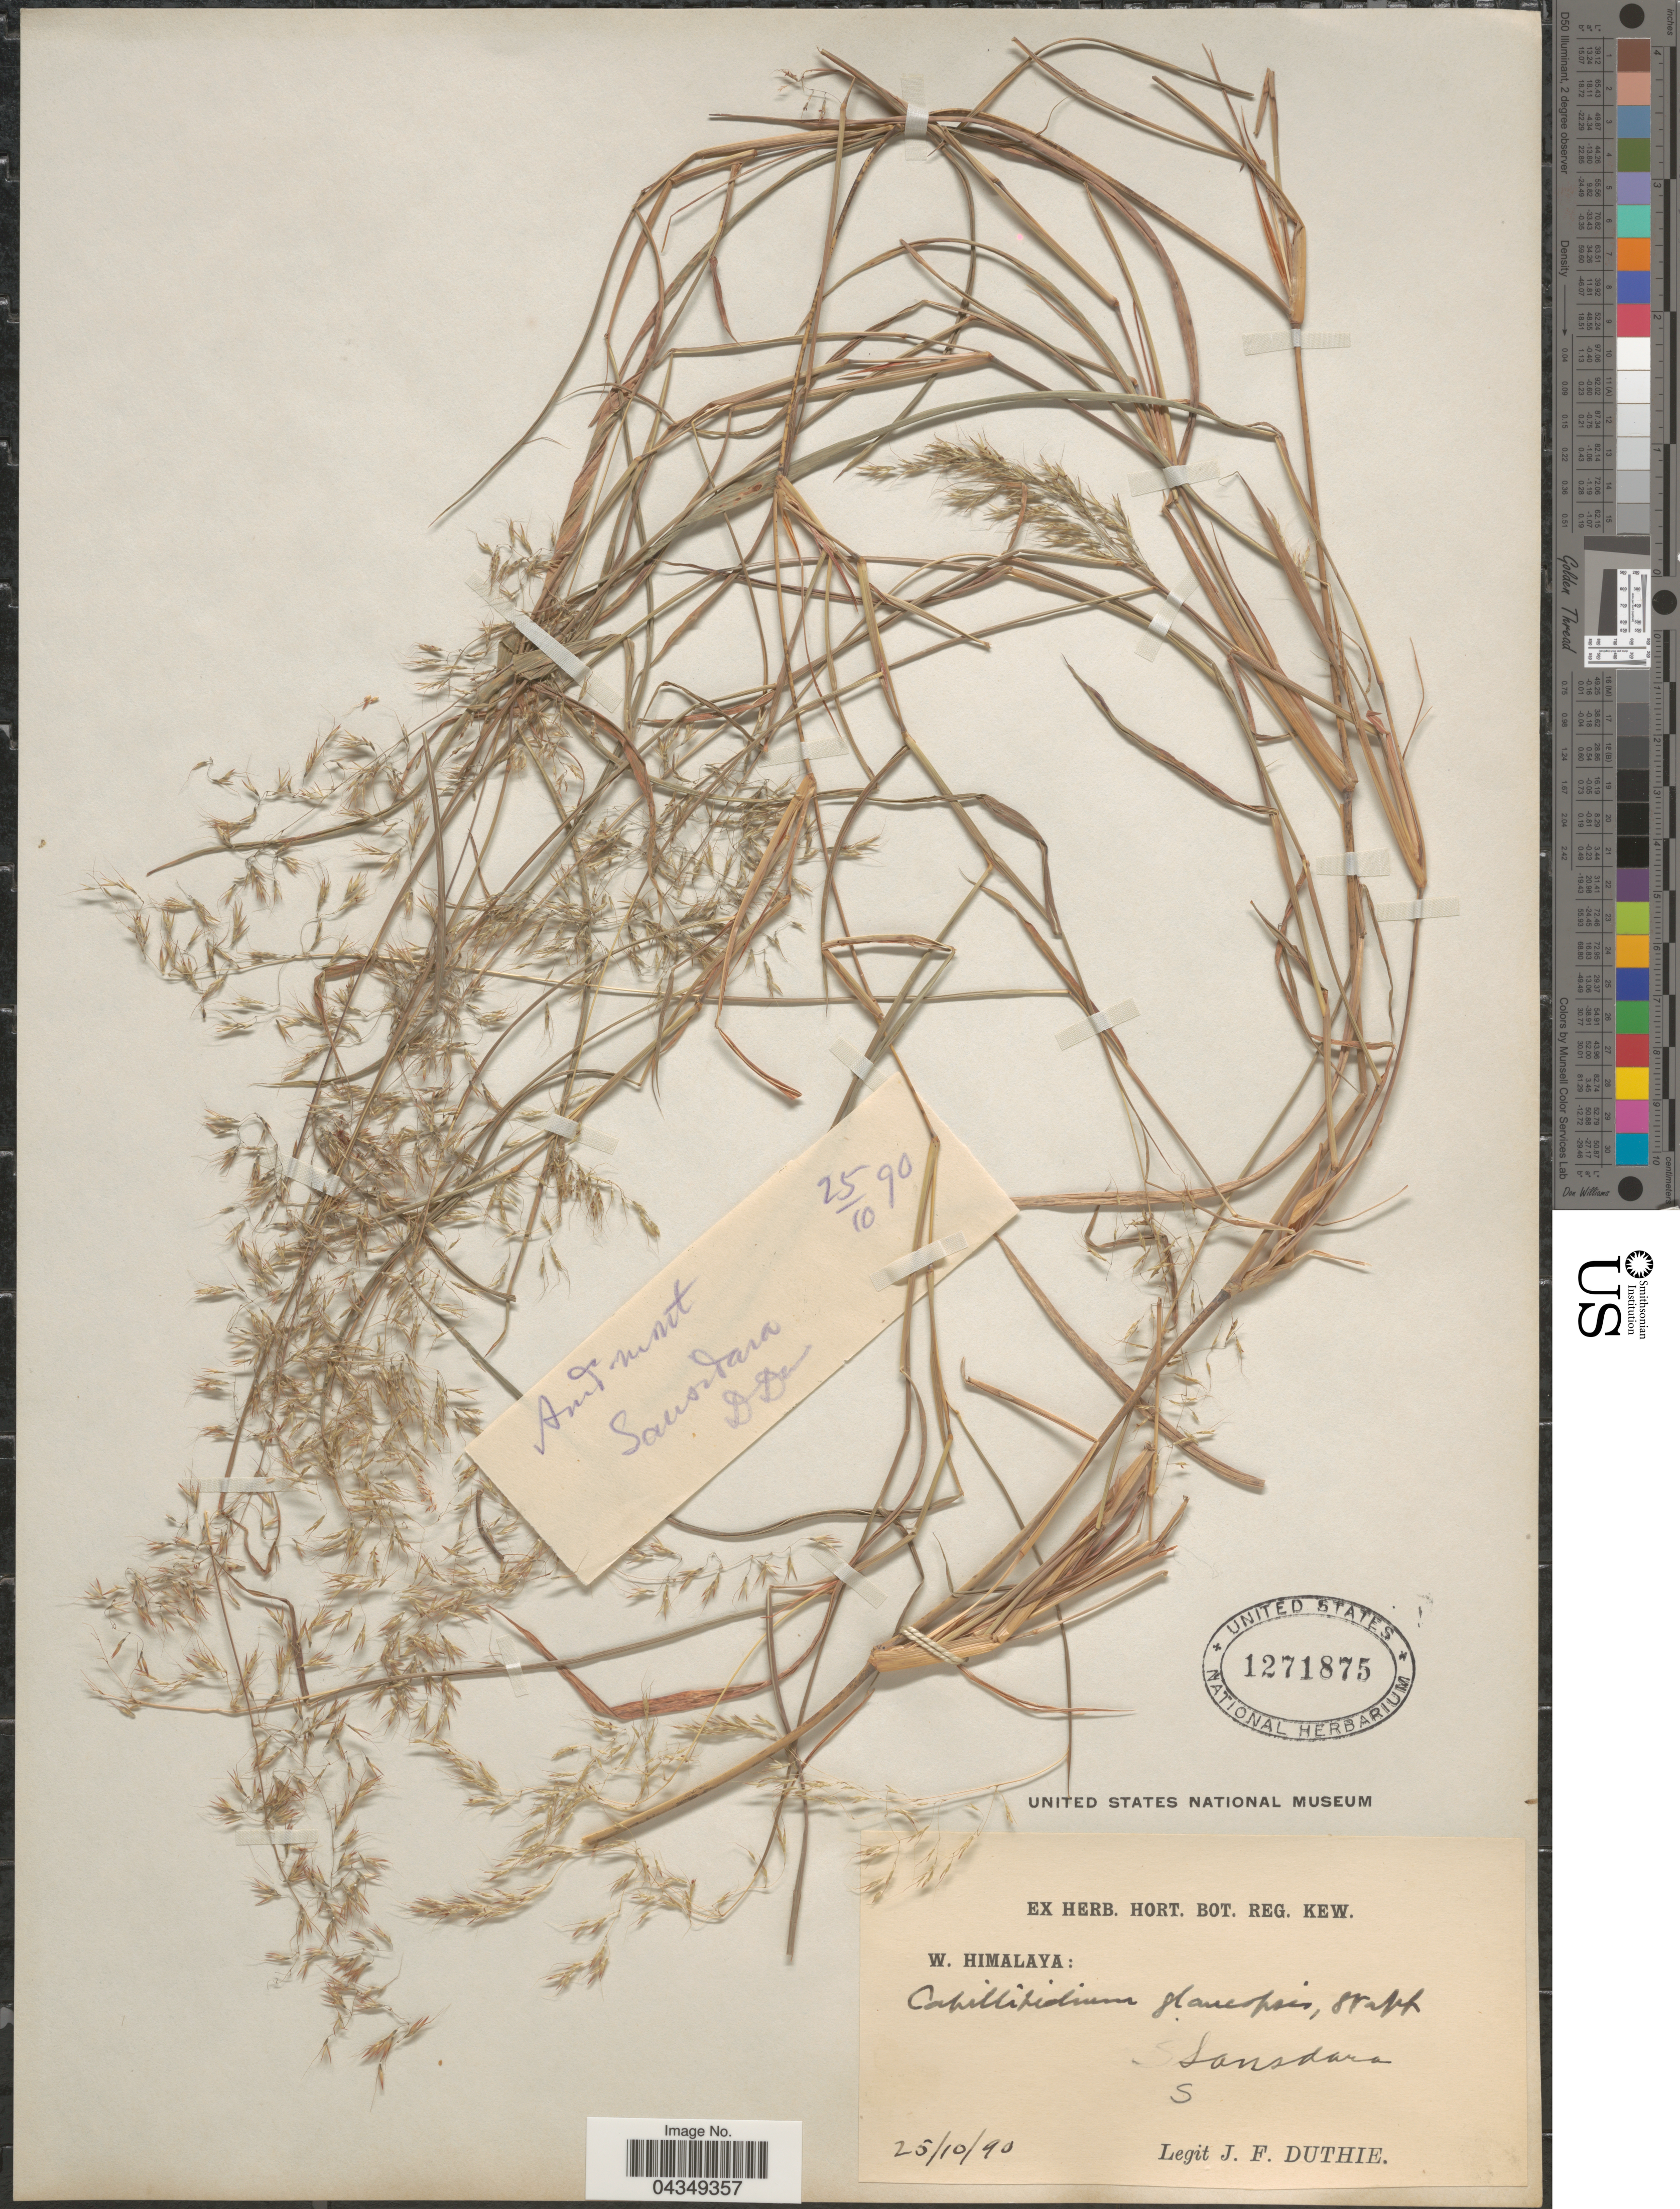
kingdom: Plantae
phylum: Tracheophyta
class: Liliopsida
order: Poales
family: Poaceae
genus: Capillipedium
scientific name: Capillipedium assimile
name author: (Steud.) A. Camus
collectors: J. F. Duthie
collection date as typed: Transcribed d/m/y: 25/10/90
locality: W. Himalaya: Sansdara S.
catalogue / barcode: US 1271875